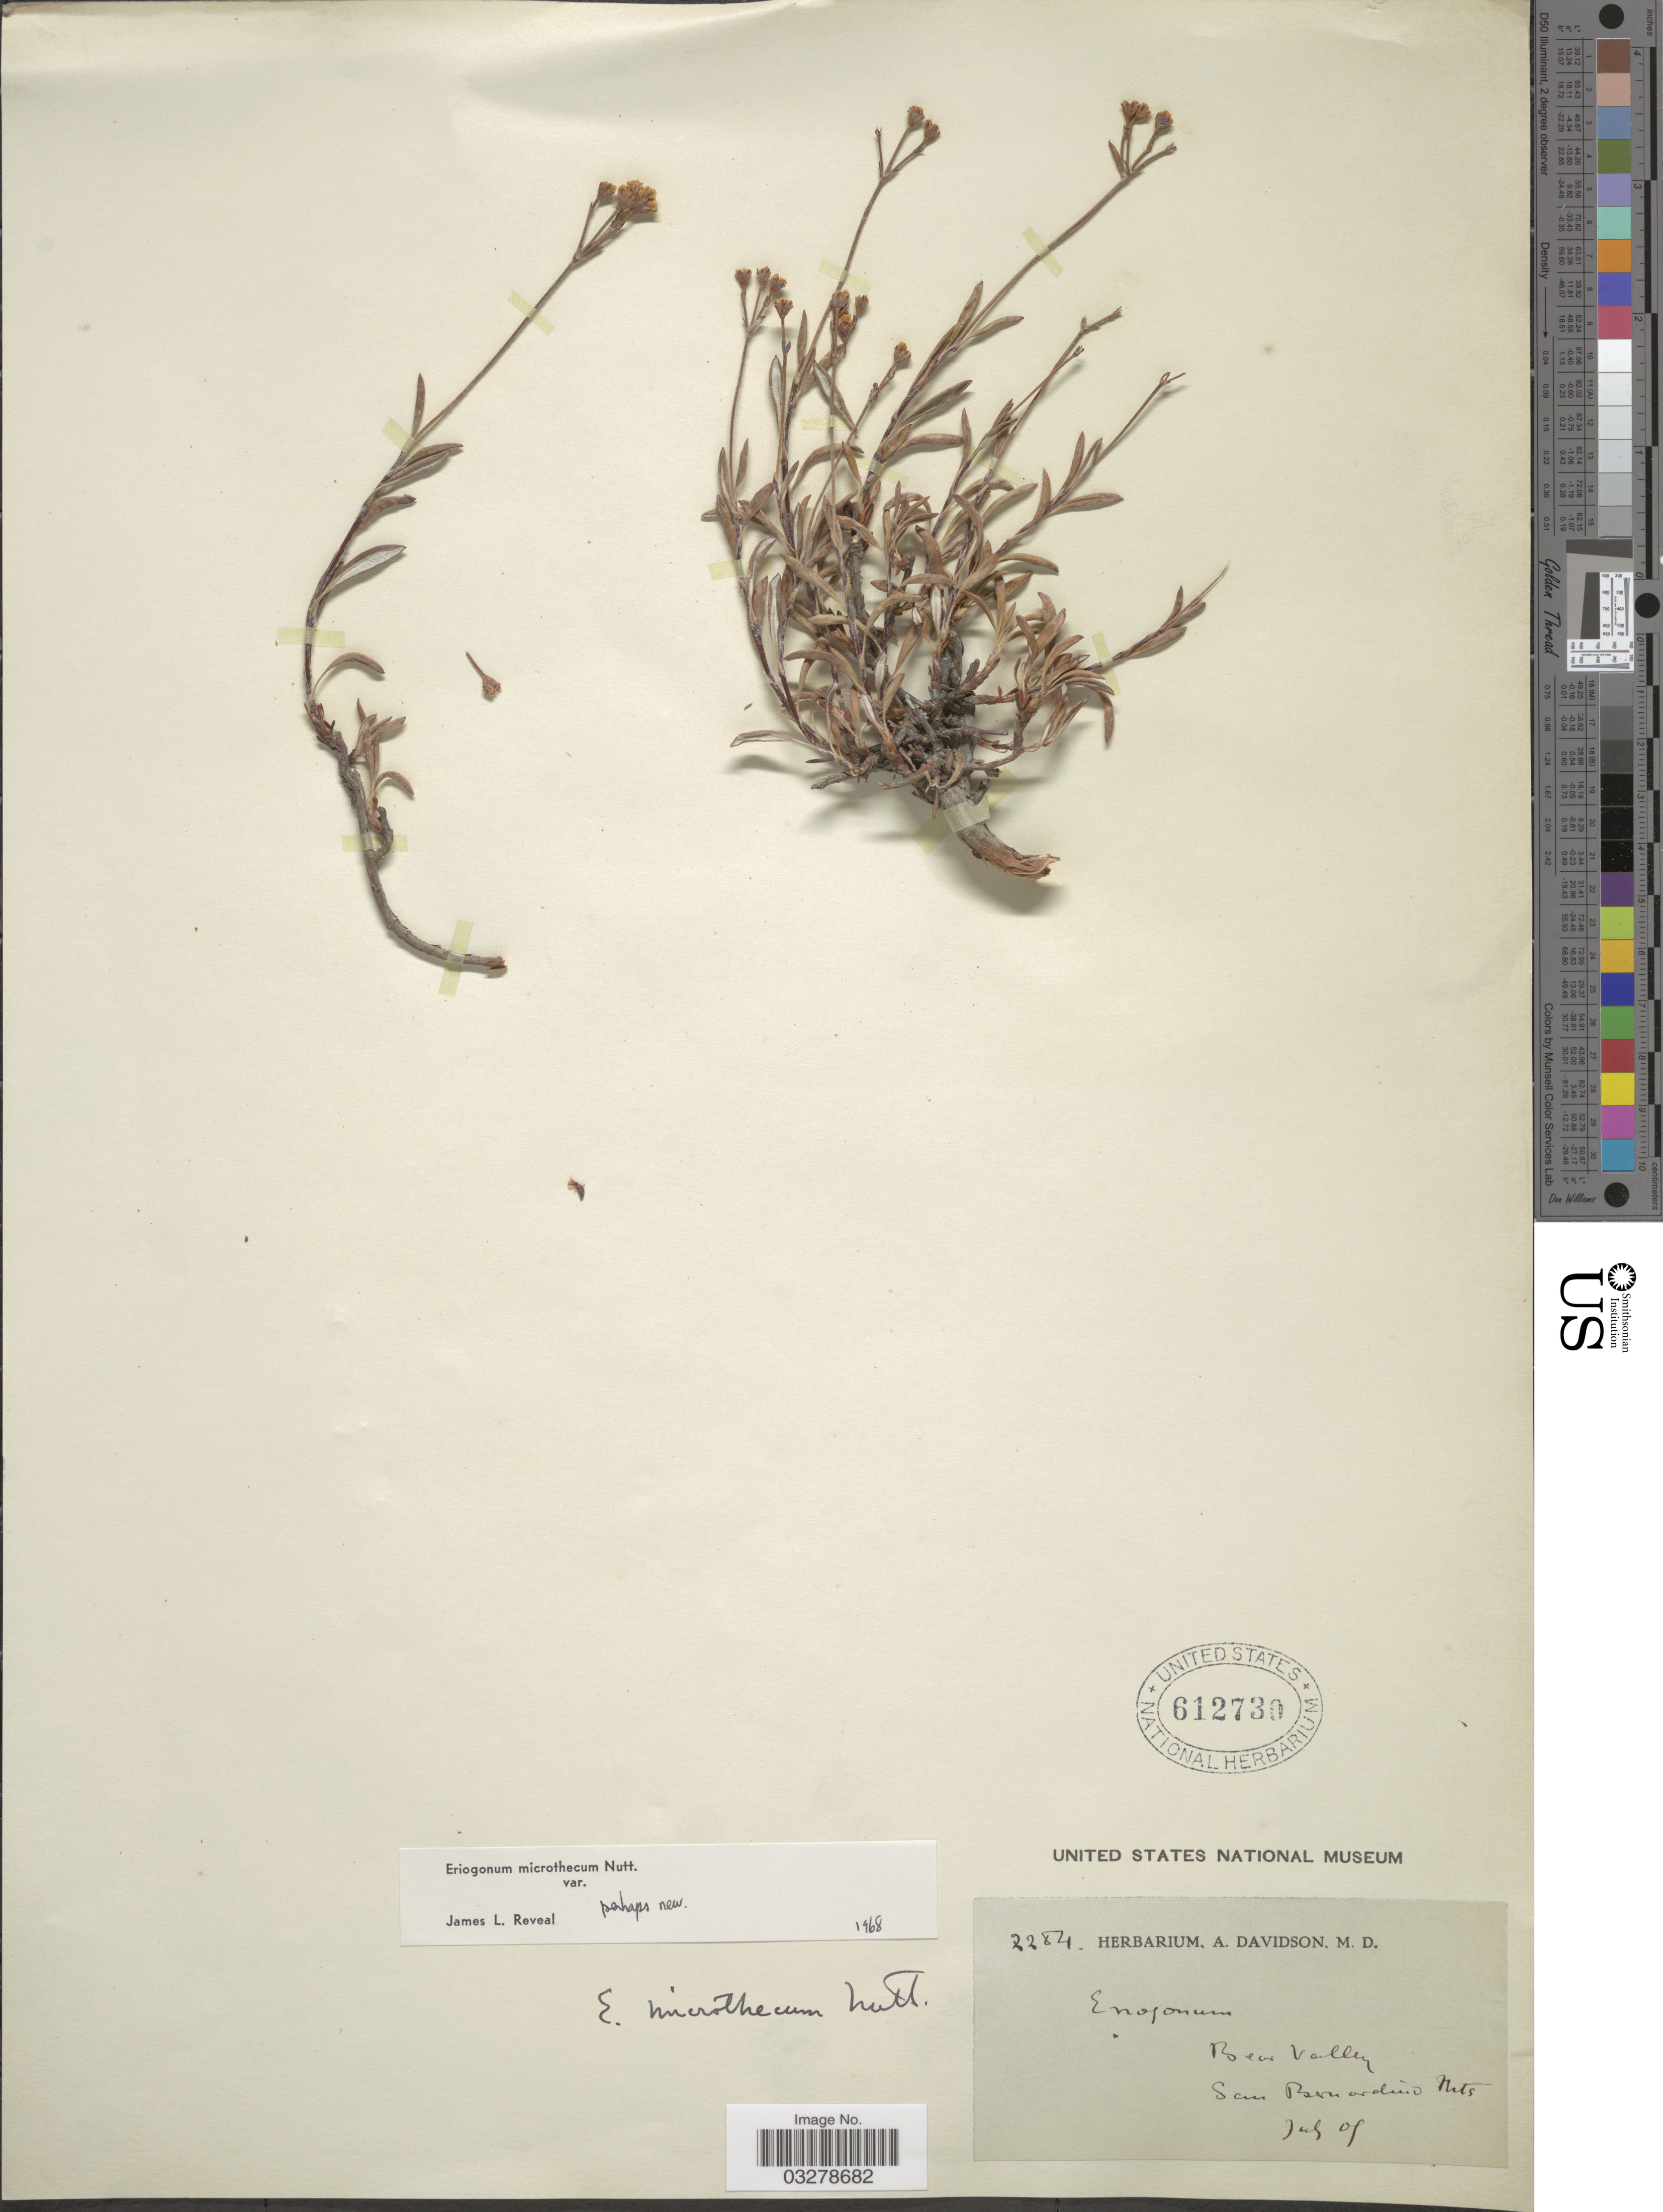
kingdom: Plantae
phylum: Tracheophyta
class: Magnoliopsida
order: Caryophyllales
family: Polygonaceae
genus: Eriogonum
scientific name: Eriogonum microtheca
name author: Nutt.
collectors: ex herb. A. Davidson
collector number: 2284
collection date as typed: Transcribed d/m/y: /7/5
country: United States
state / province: California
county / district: San Bernardino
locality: Bear Valley. San Bernardino Mts.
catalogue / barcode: US 612730